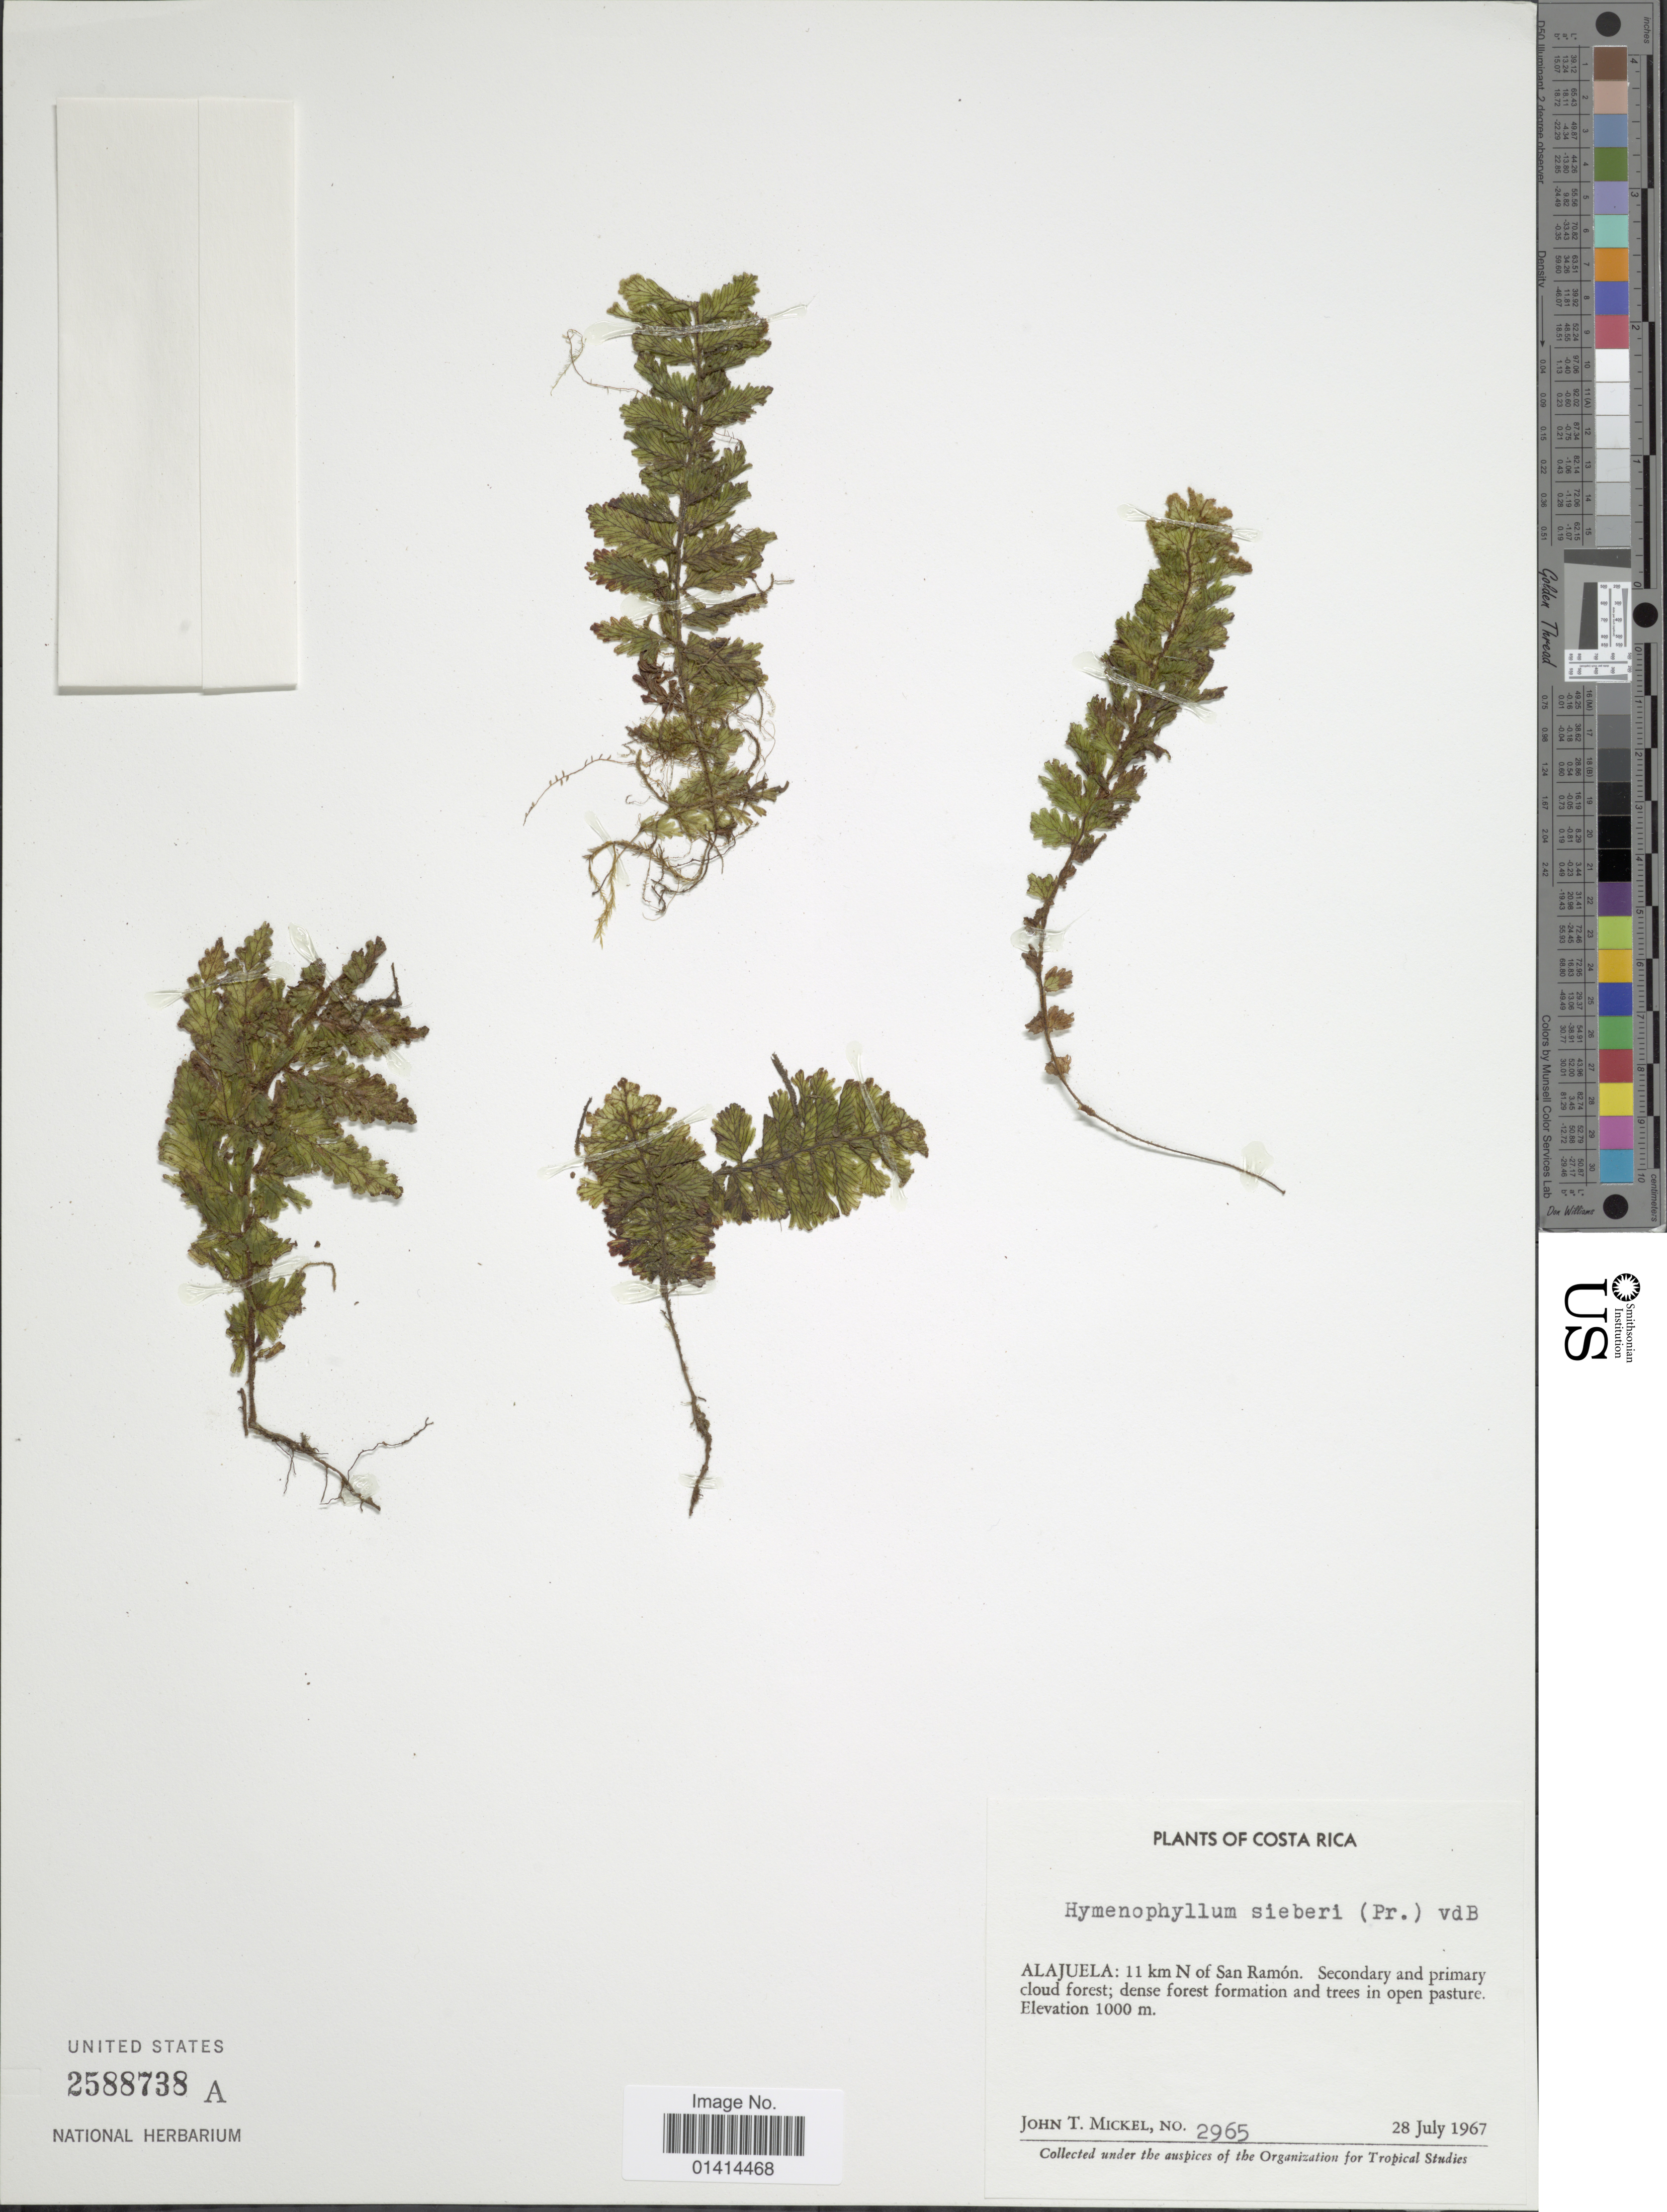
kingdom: Plantae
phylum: Tracheophyta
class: Polypodiopsida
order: Hymenophyllales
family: Hymenophyllaceae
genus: Hymenophyllum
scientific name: Hymenophyllum sieberi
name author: (C. Presl) Bosch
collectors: J. T. Mickel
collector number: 2965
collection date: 1967-07-28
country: Costa Rica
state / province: Alajuela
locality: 11 km N of San Ramón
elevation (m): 1000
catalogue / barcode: US 2588738A